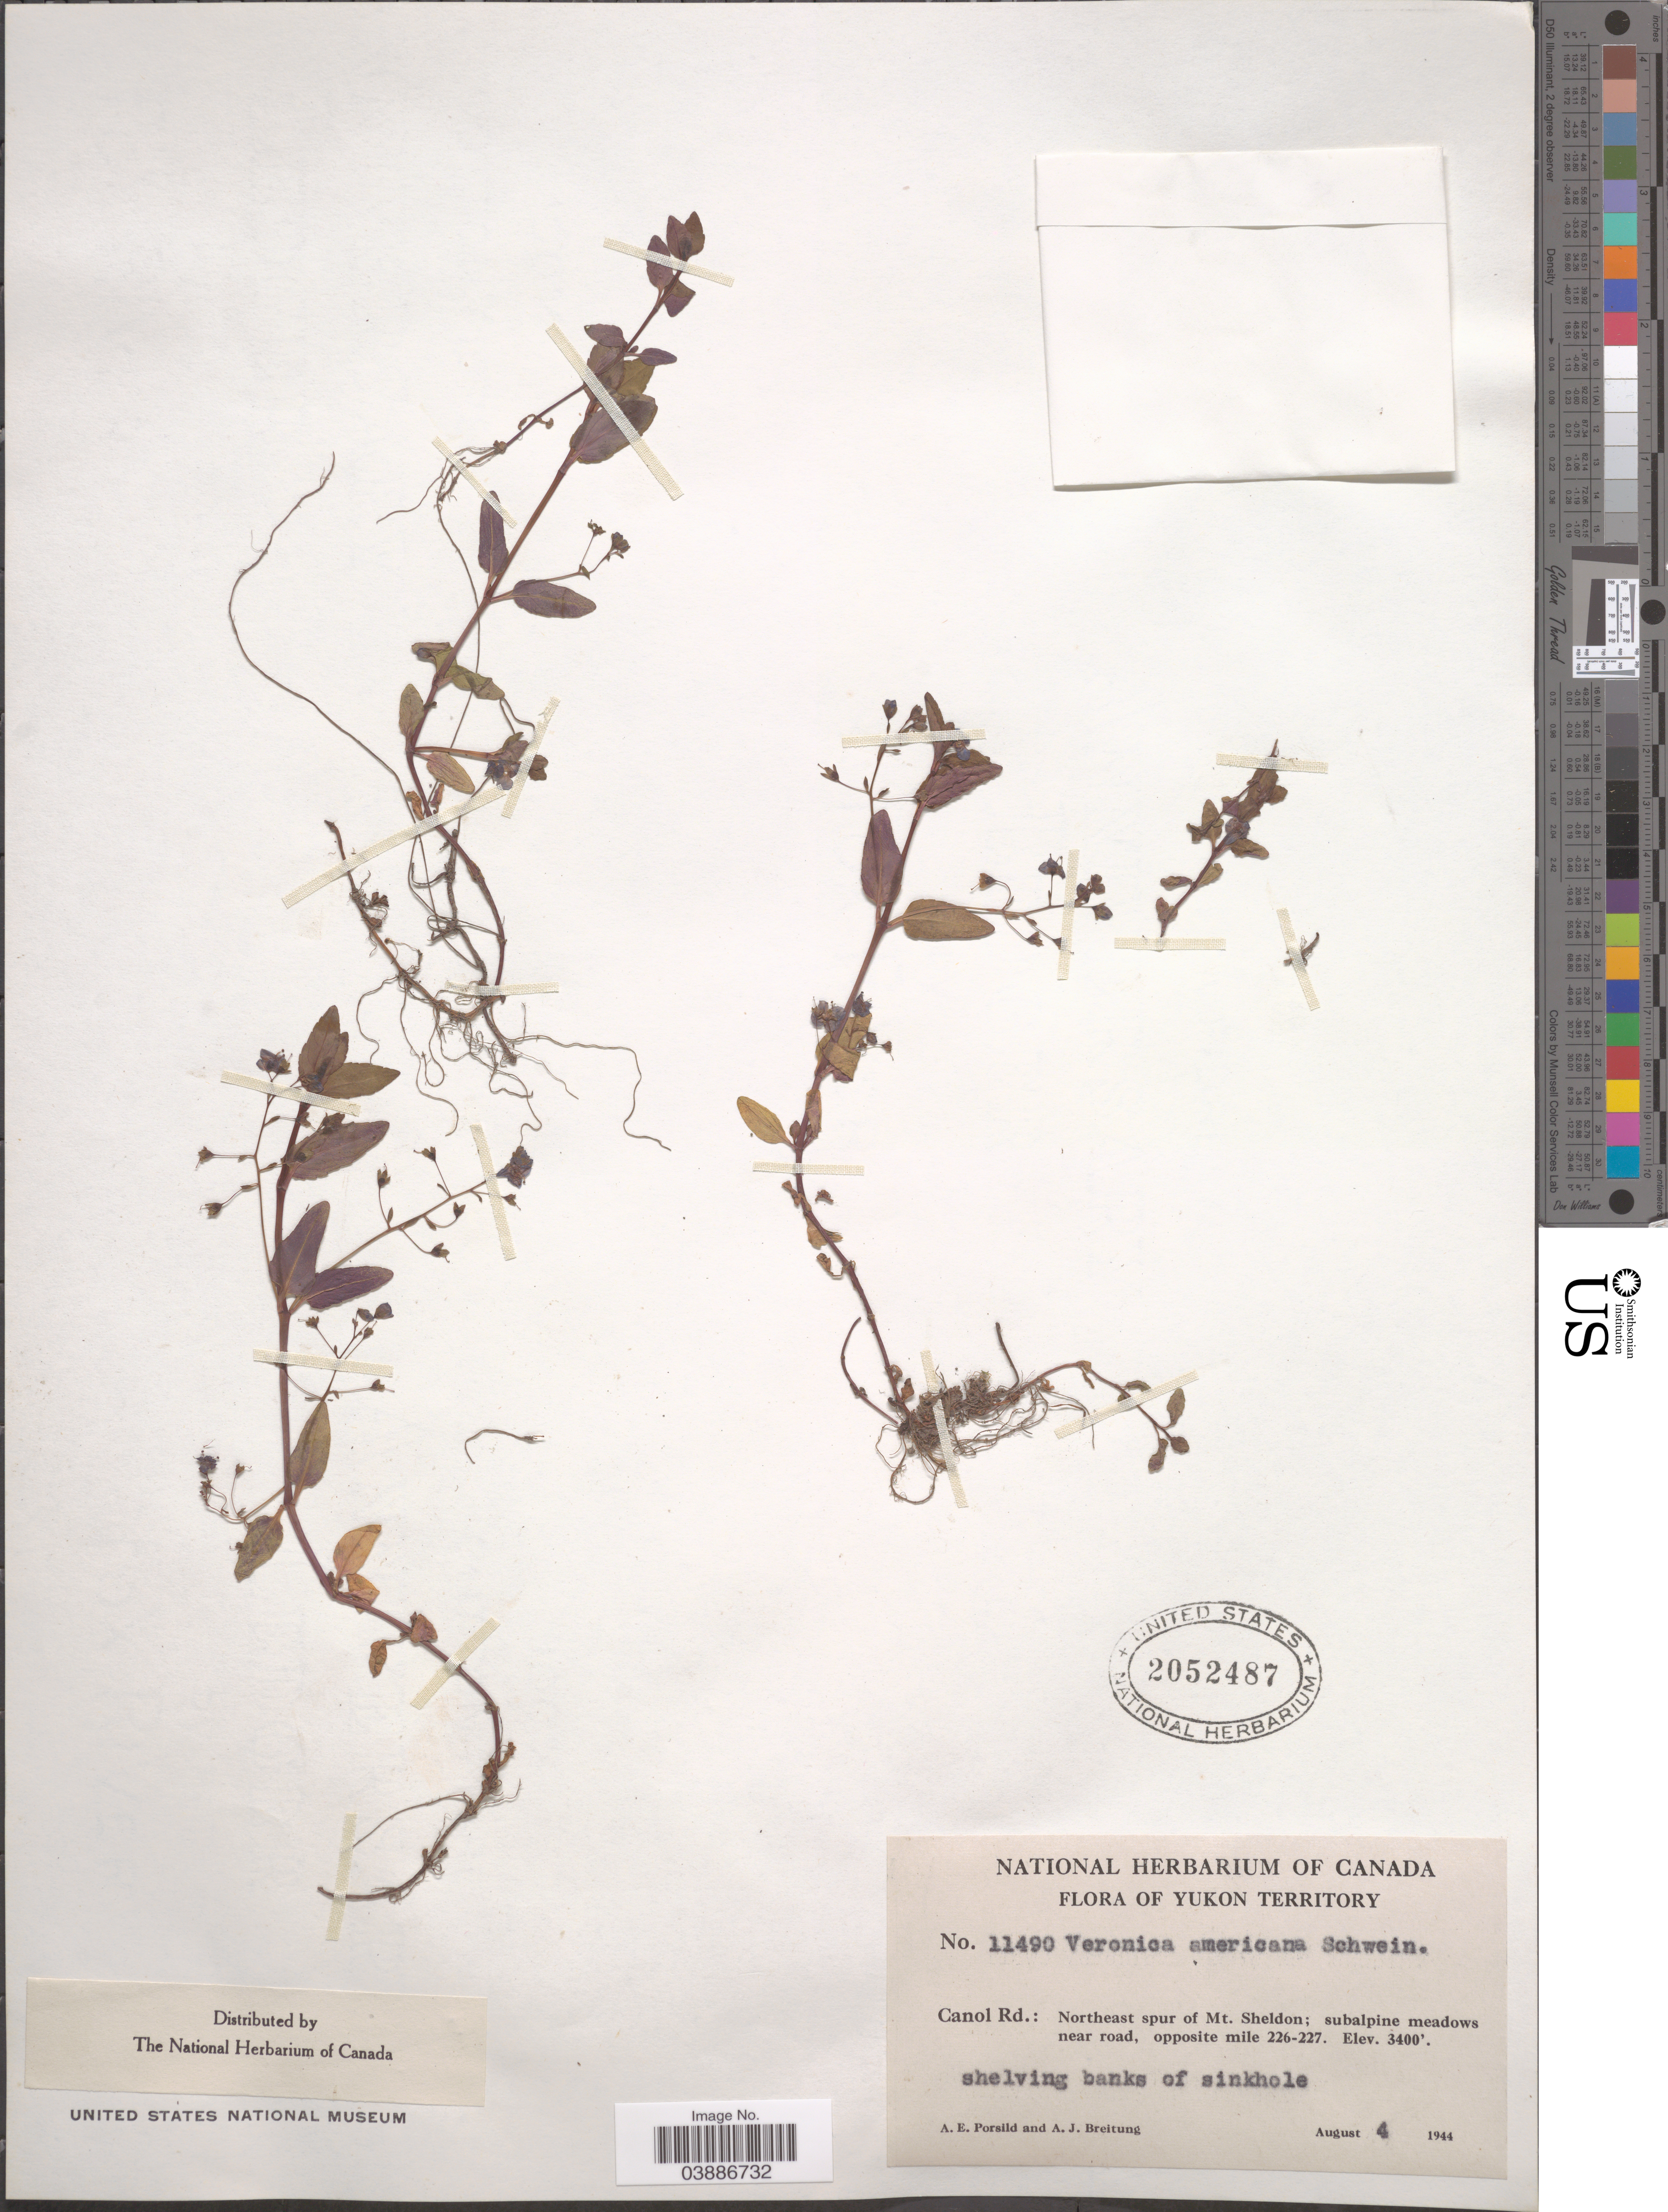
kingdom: Plantae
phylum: Tracheophyta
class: Magnoliopsida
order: Lamiales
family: Plantaginaceae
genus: Veronica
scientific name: Veronica americana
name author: Schwein. ex Benth.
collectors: A. E. Porsild & A. Breitung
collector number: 11490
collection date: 1944-08-04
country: Canada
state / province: Yukon Territory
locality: Canol Rd.: Northeast spur of Mt. Sheldon; subalpine meadows near road, opposite mile 226-227.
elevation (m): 1036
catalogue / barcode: US 2052487